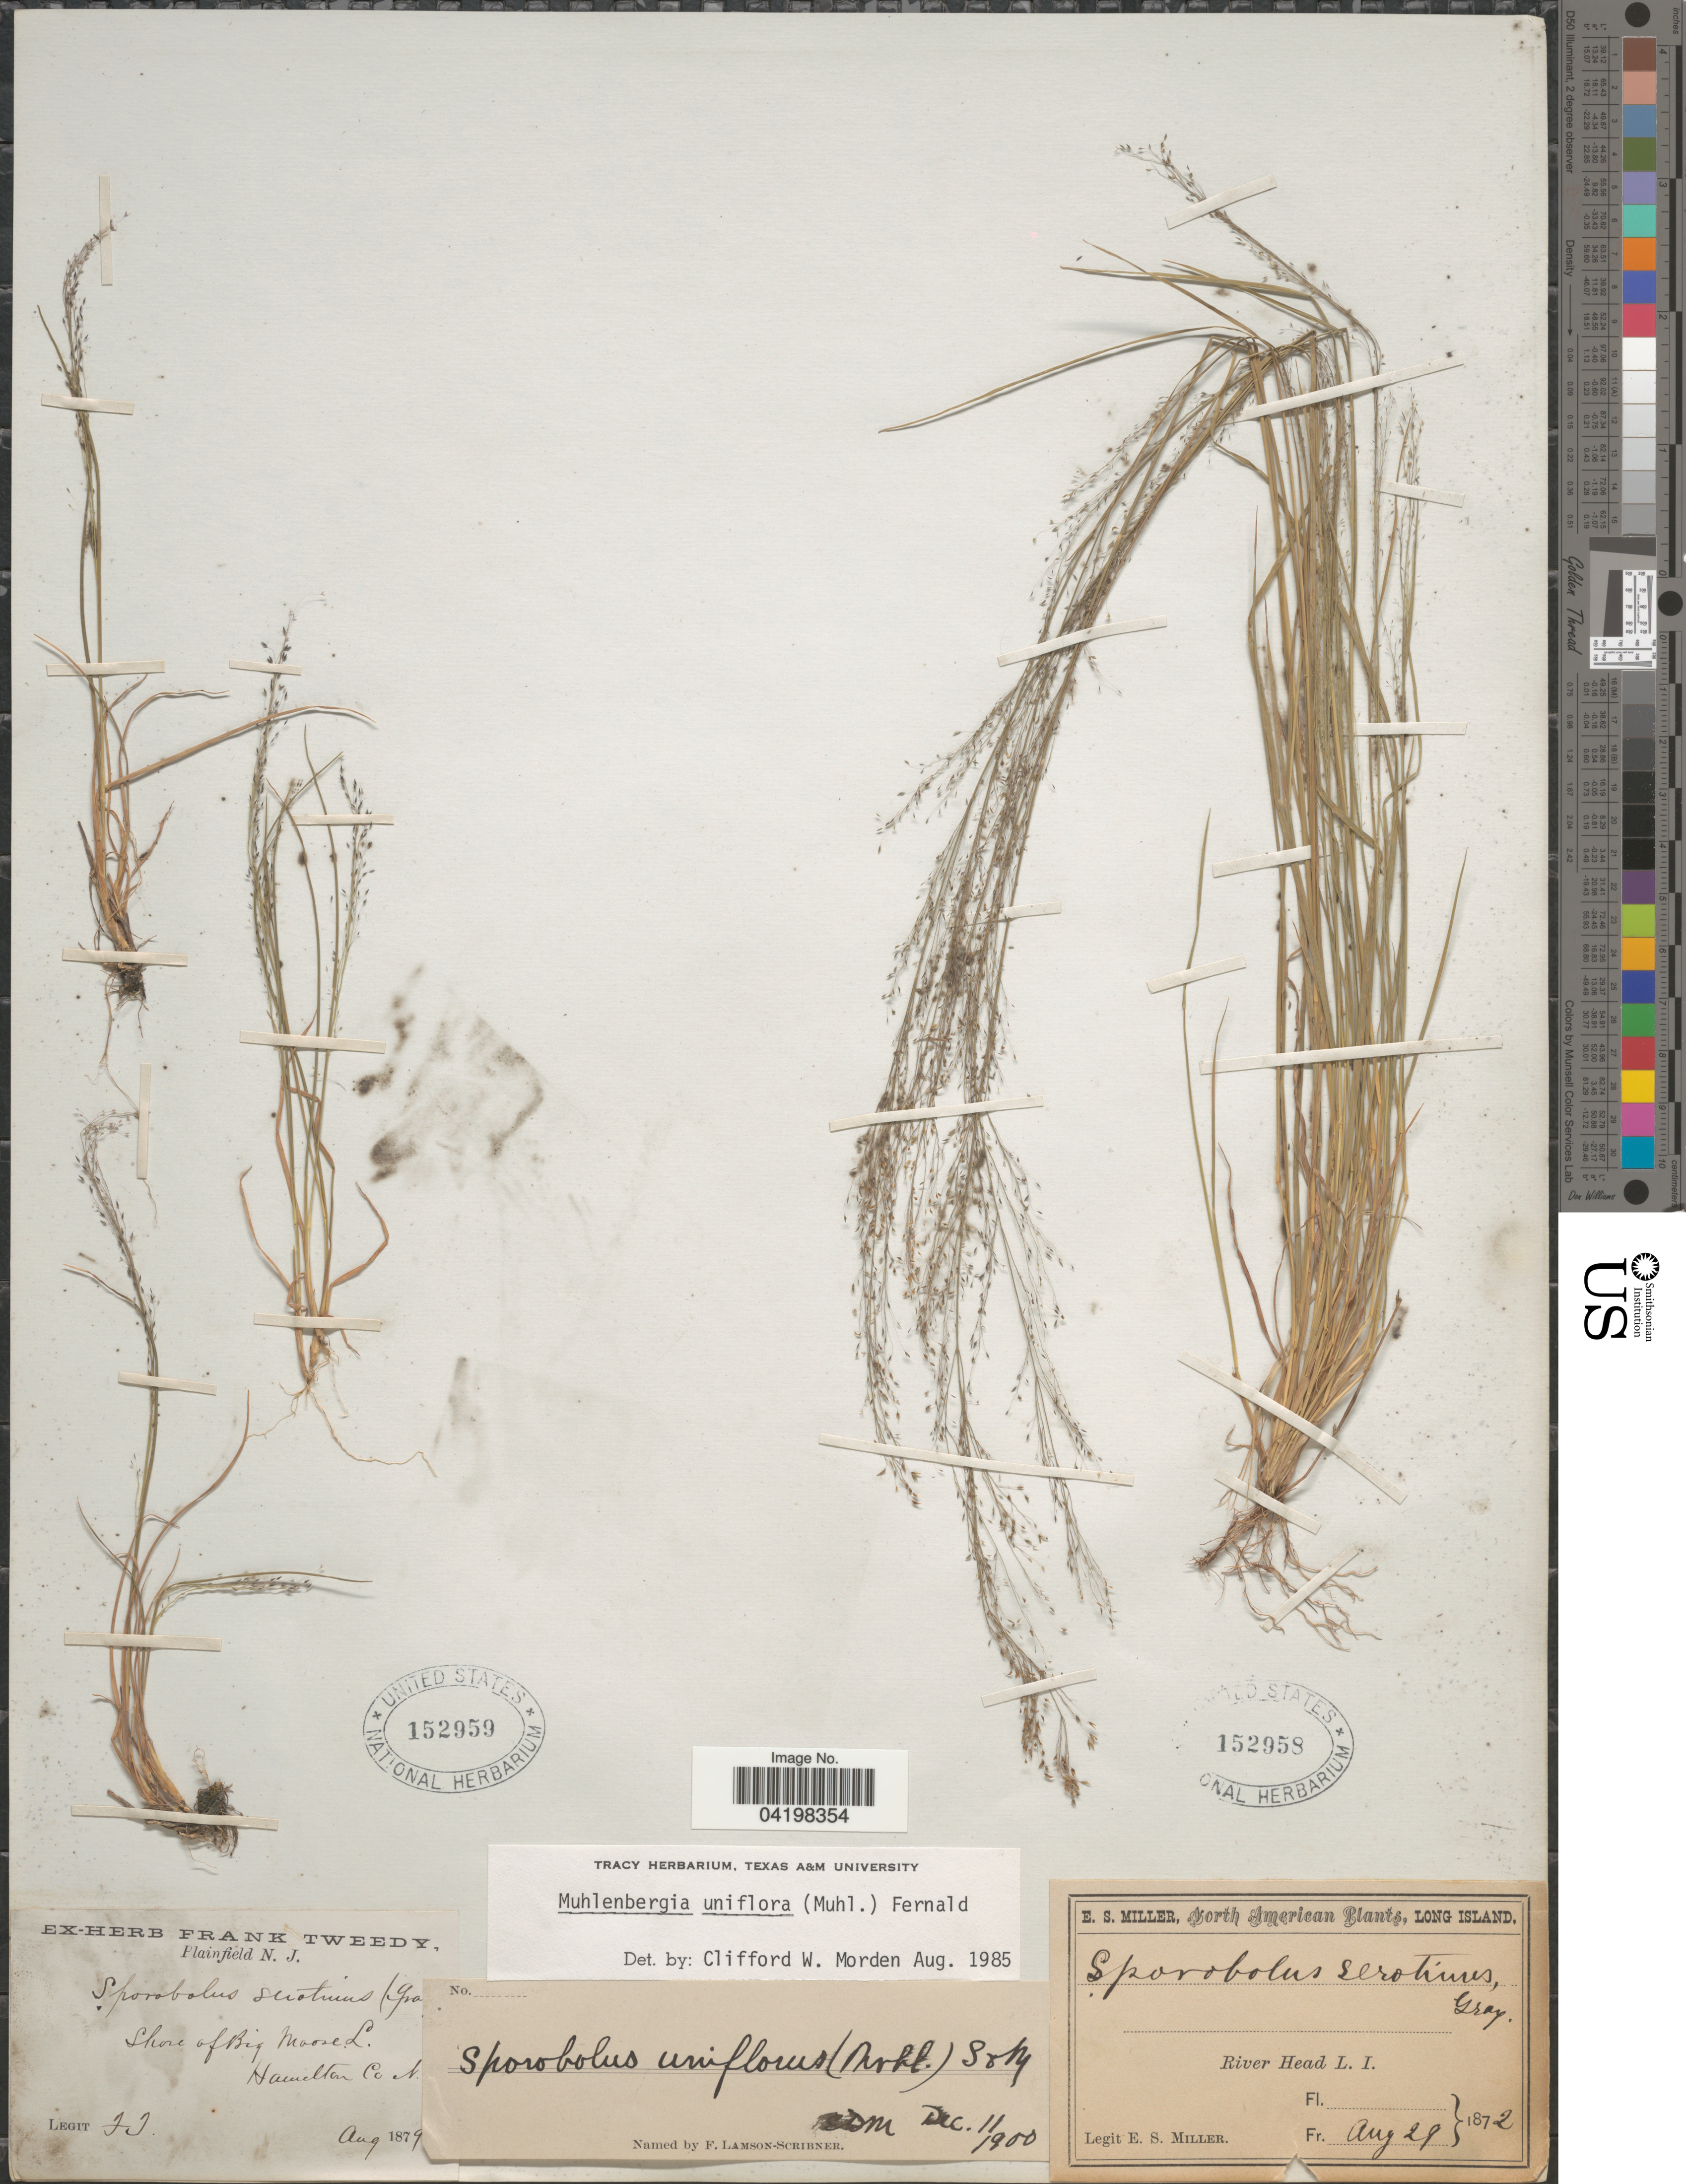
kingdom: Plantae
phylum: Tracheophyta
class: Liliopsida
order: Poales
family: Poaceae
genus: Muhlenbergia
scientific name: Muhlenbergia uniflora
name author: (Muhl.) Fernald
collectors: F. Tweedy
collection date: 1879-08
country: United States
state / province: New Jersey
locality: Shore of Big Moose L. Hamilton Co.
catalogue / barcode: US 152959-2